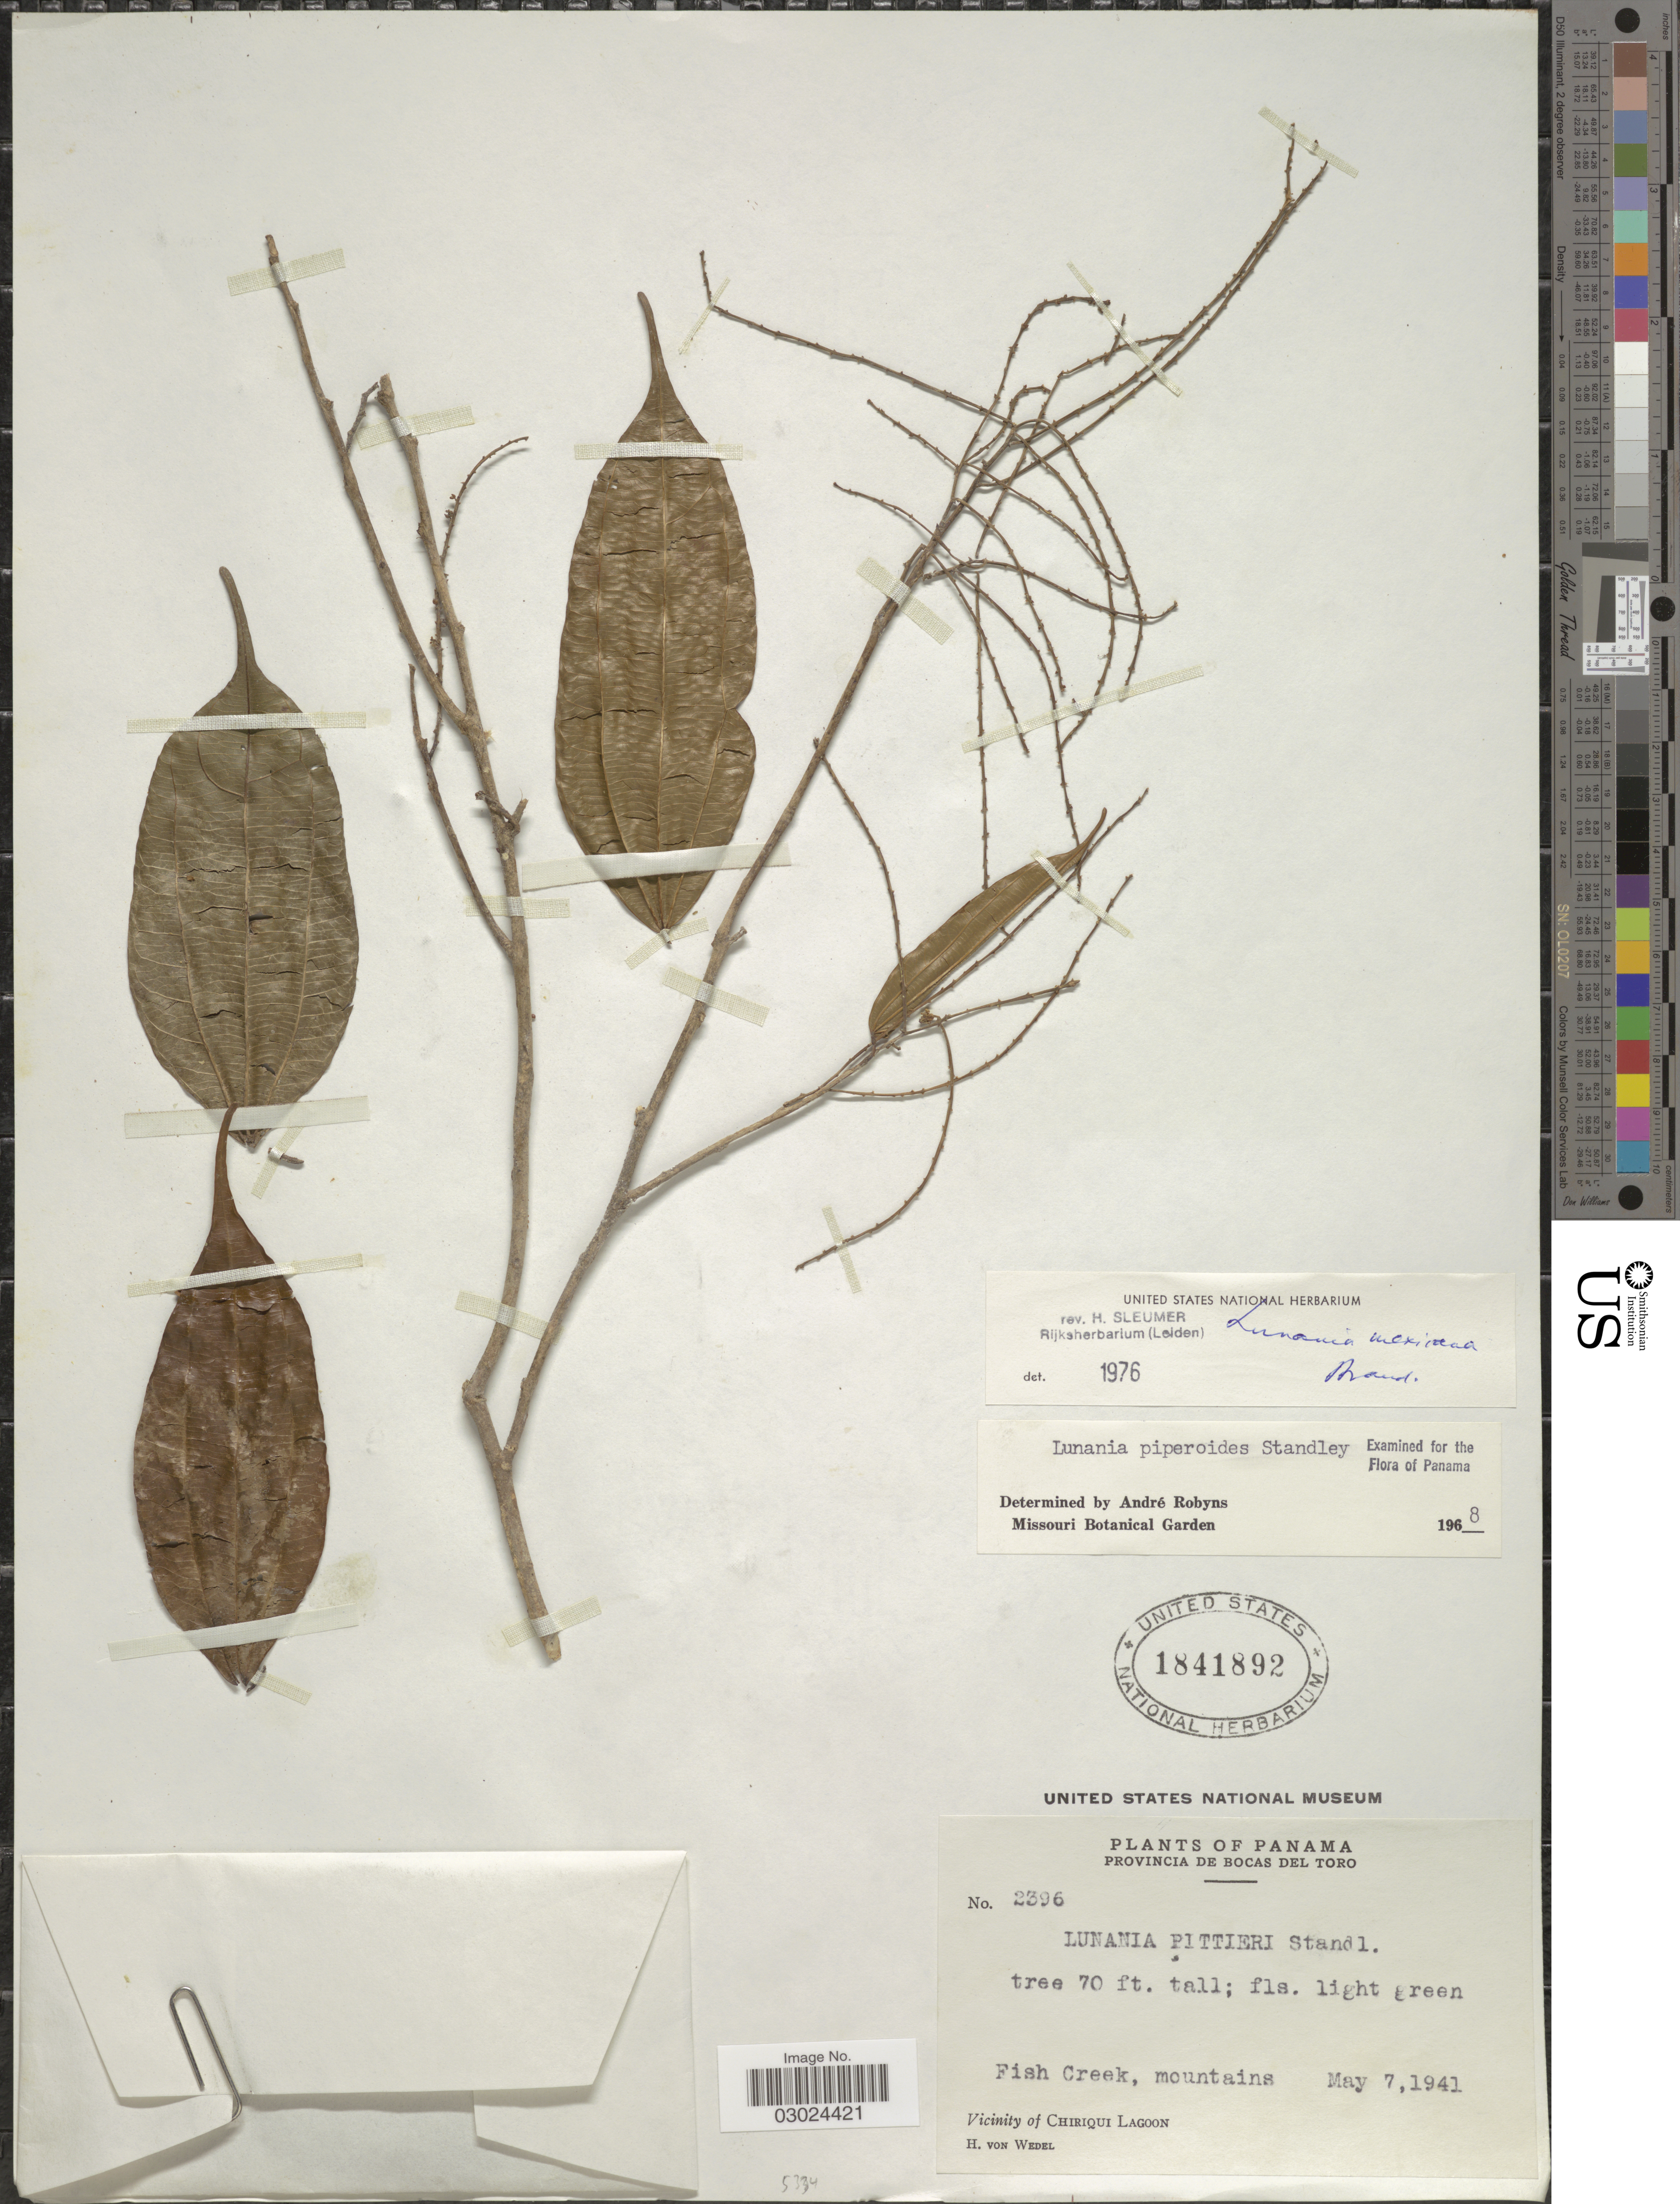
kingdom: Plantae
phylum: Tracheophyta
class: Magnoliopsida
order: Malpighiales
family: Salicaceae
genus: Lunania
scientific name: Lunania mexicana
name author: Brandegee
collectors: H. von Wedel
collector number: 2396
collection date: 1941-05-07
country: Panama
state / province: Bocas del Toro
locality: Provincia de Bocas del Toro. Fish Creek, mountains. Vicinity of Chiriqui Lagoon.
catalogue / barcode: US 1841892